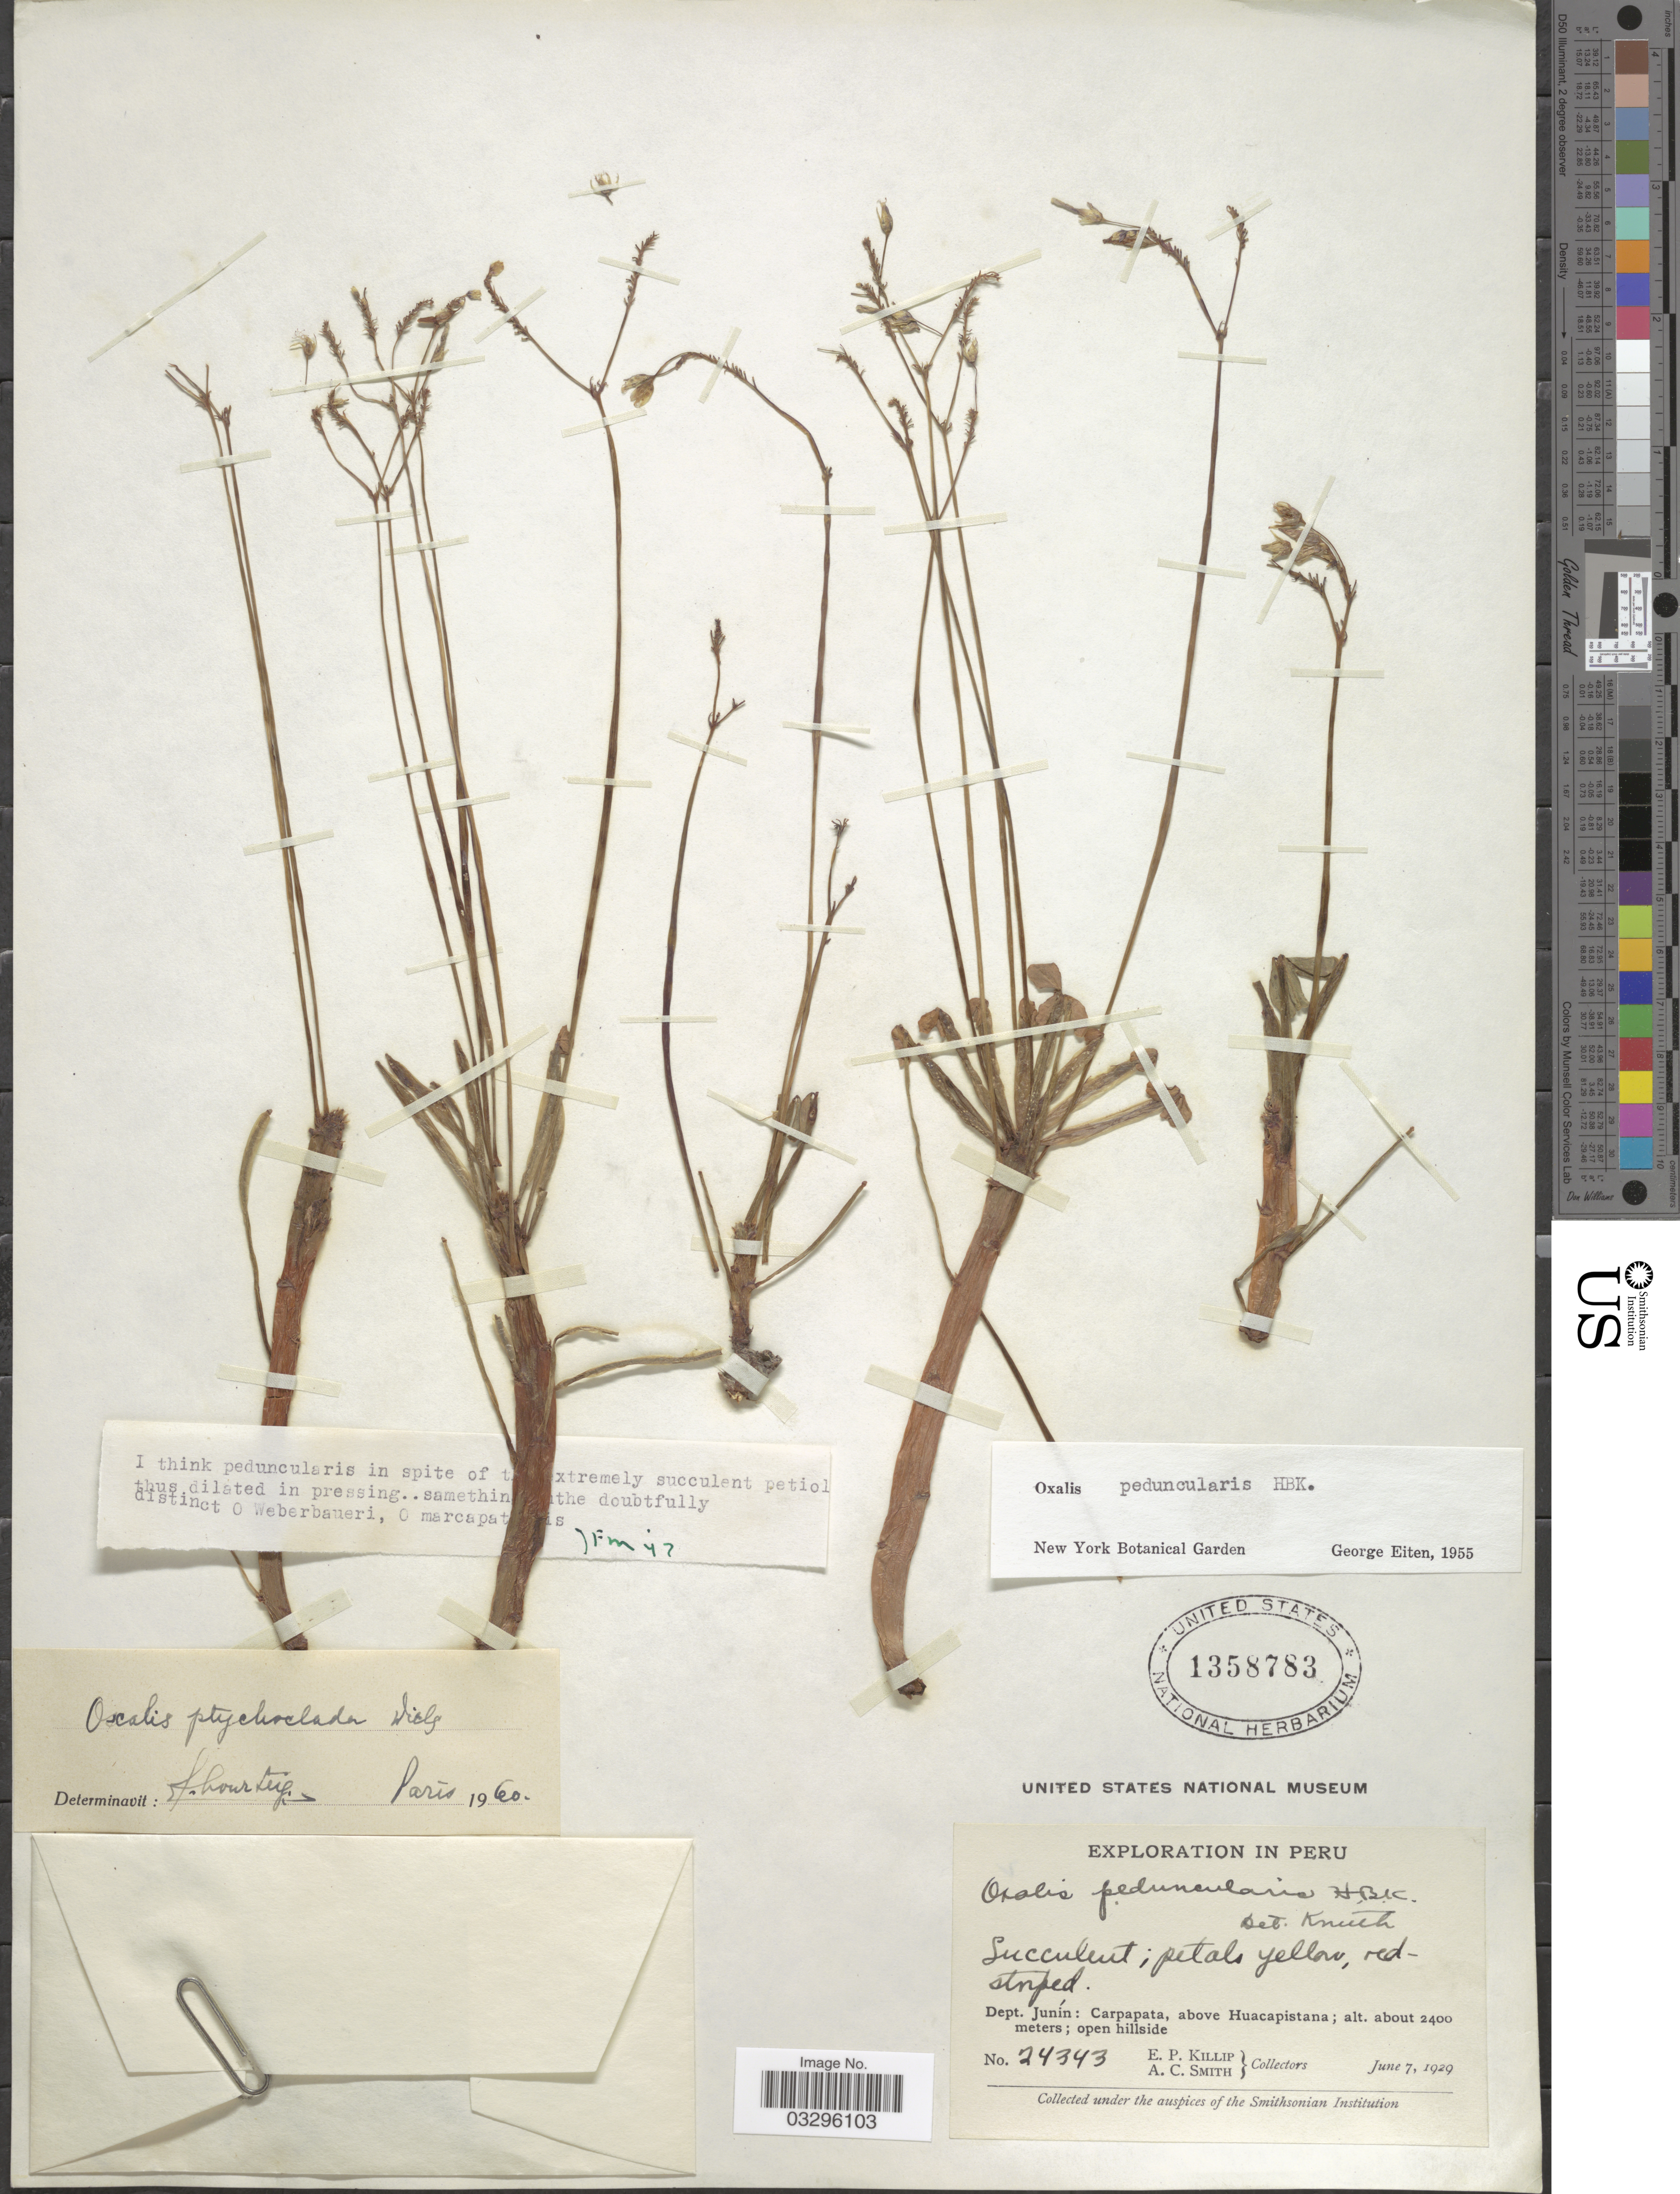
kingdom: Plantae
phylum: Tracheophyta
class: Magnoliopsida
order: Oxalidales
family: Oxalidaceae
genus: Oxalis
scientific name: Oxalis ptychoclada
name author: Diels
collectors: E. P. Killip & A. C. Smith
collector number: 24343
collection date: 1929-06-07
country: Peru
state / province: Junín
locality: Dept. Junín: Carpapata, above Huacapistana.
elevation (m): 2400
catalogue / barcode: US 1358783